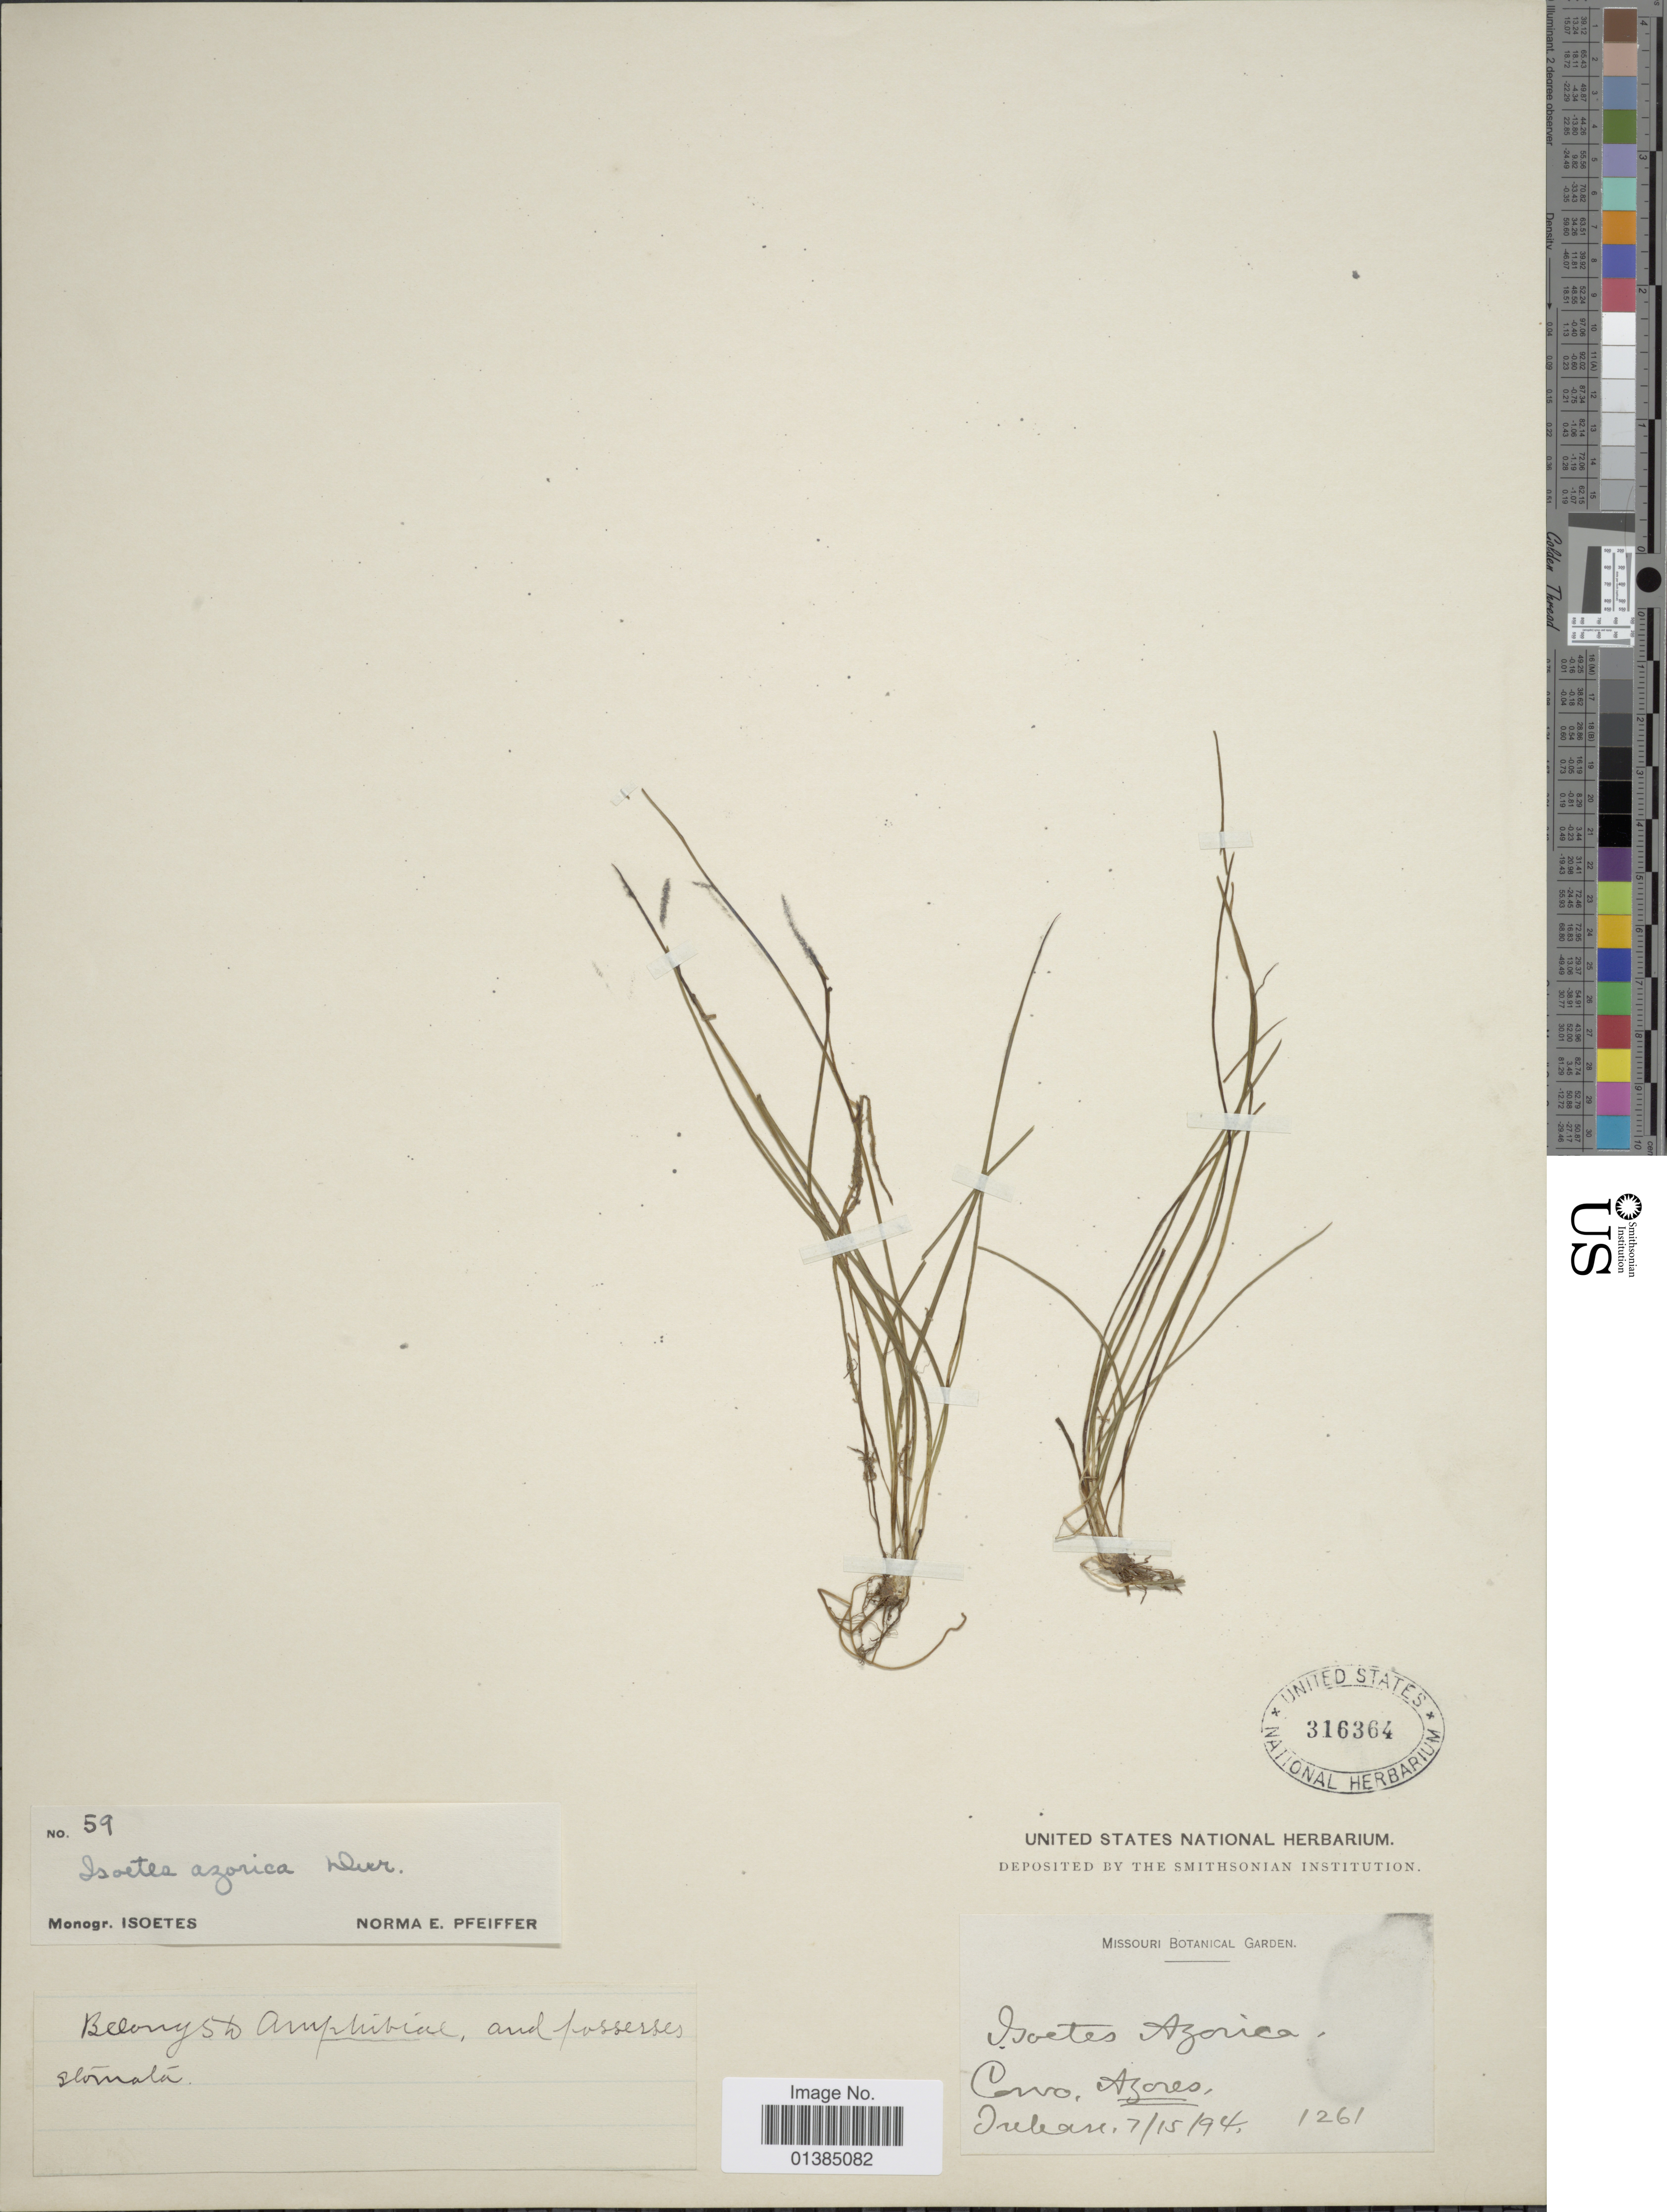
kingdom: Plantae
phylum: Tracheophyta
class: Lycopodiopsida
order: Isoetales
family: Isoetaceae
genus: Isoetes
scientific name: Isoetes azorica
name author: Durieu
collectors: -- Trelease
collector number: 1261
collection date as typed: Transcribed d/m/y: 15/7/94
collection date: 1894-07-15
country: Portugal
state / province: Azores (Aut. Reg.)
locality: Carro.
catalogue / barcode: US 316364